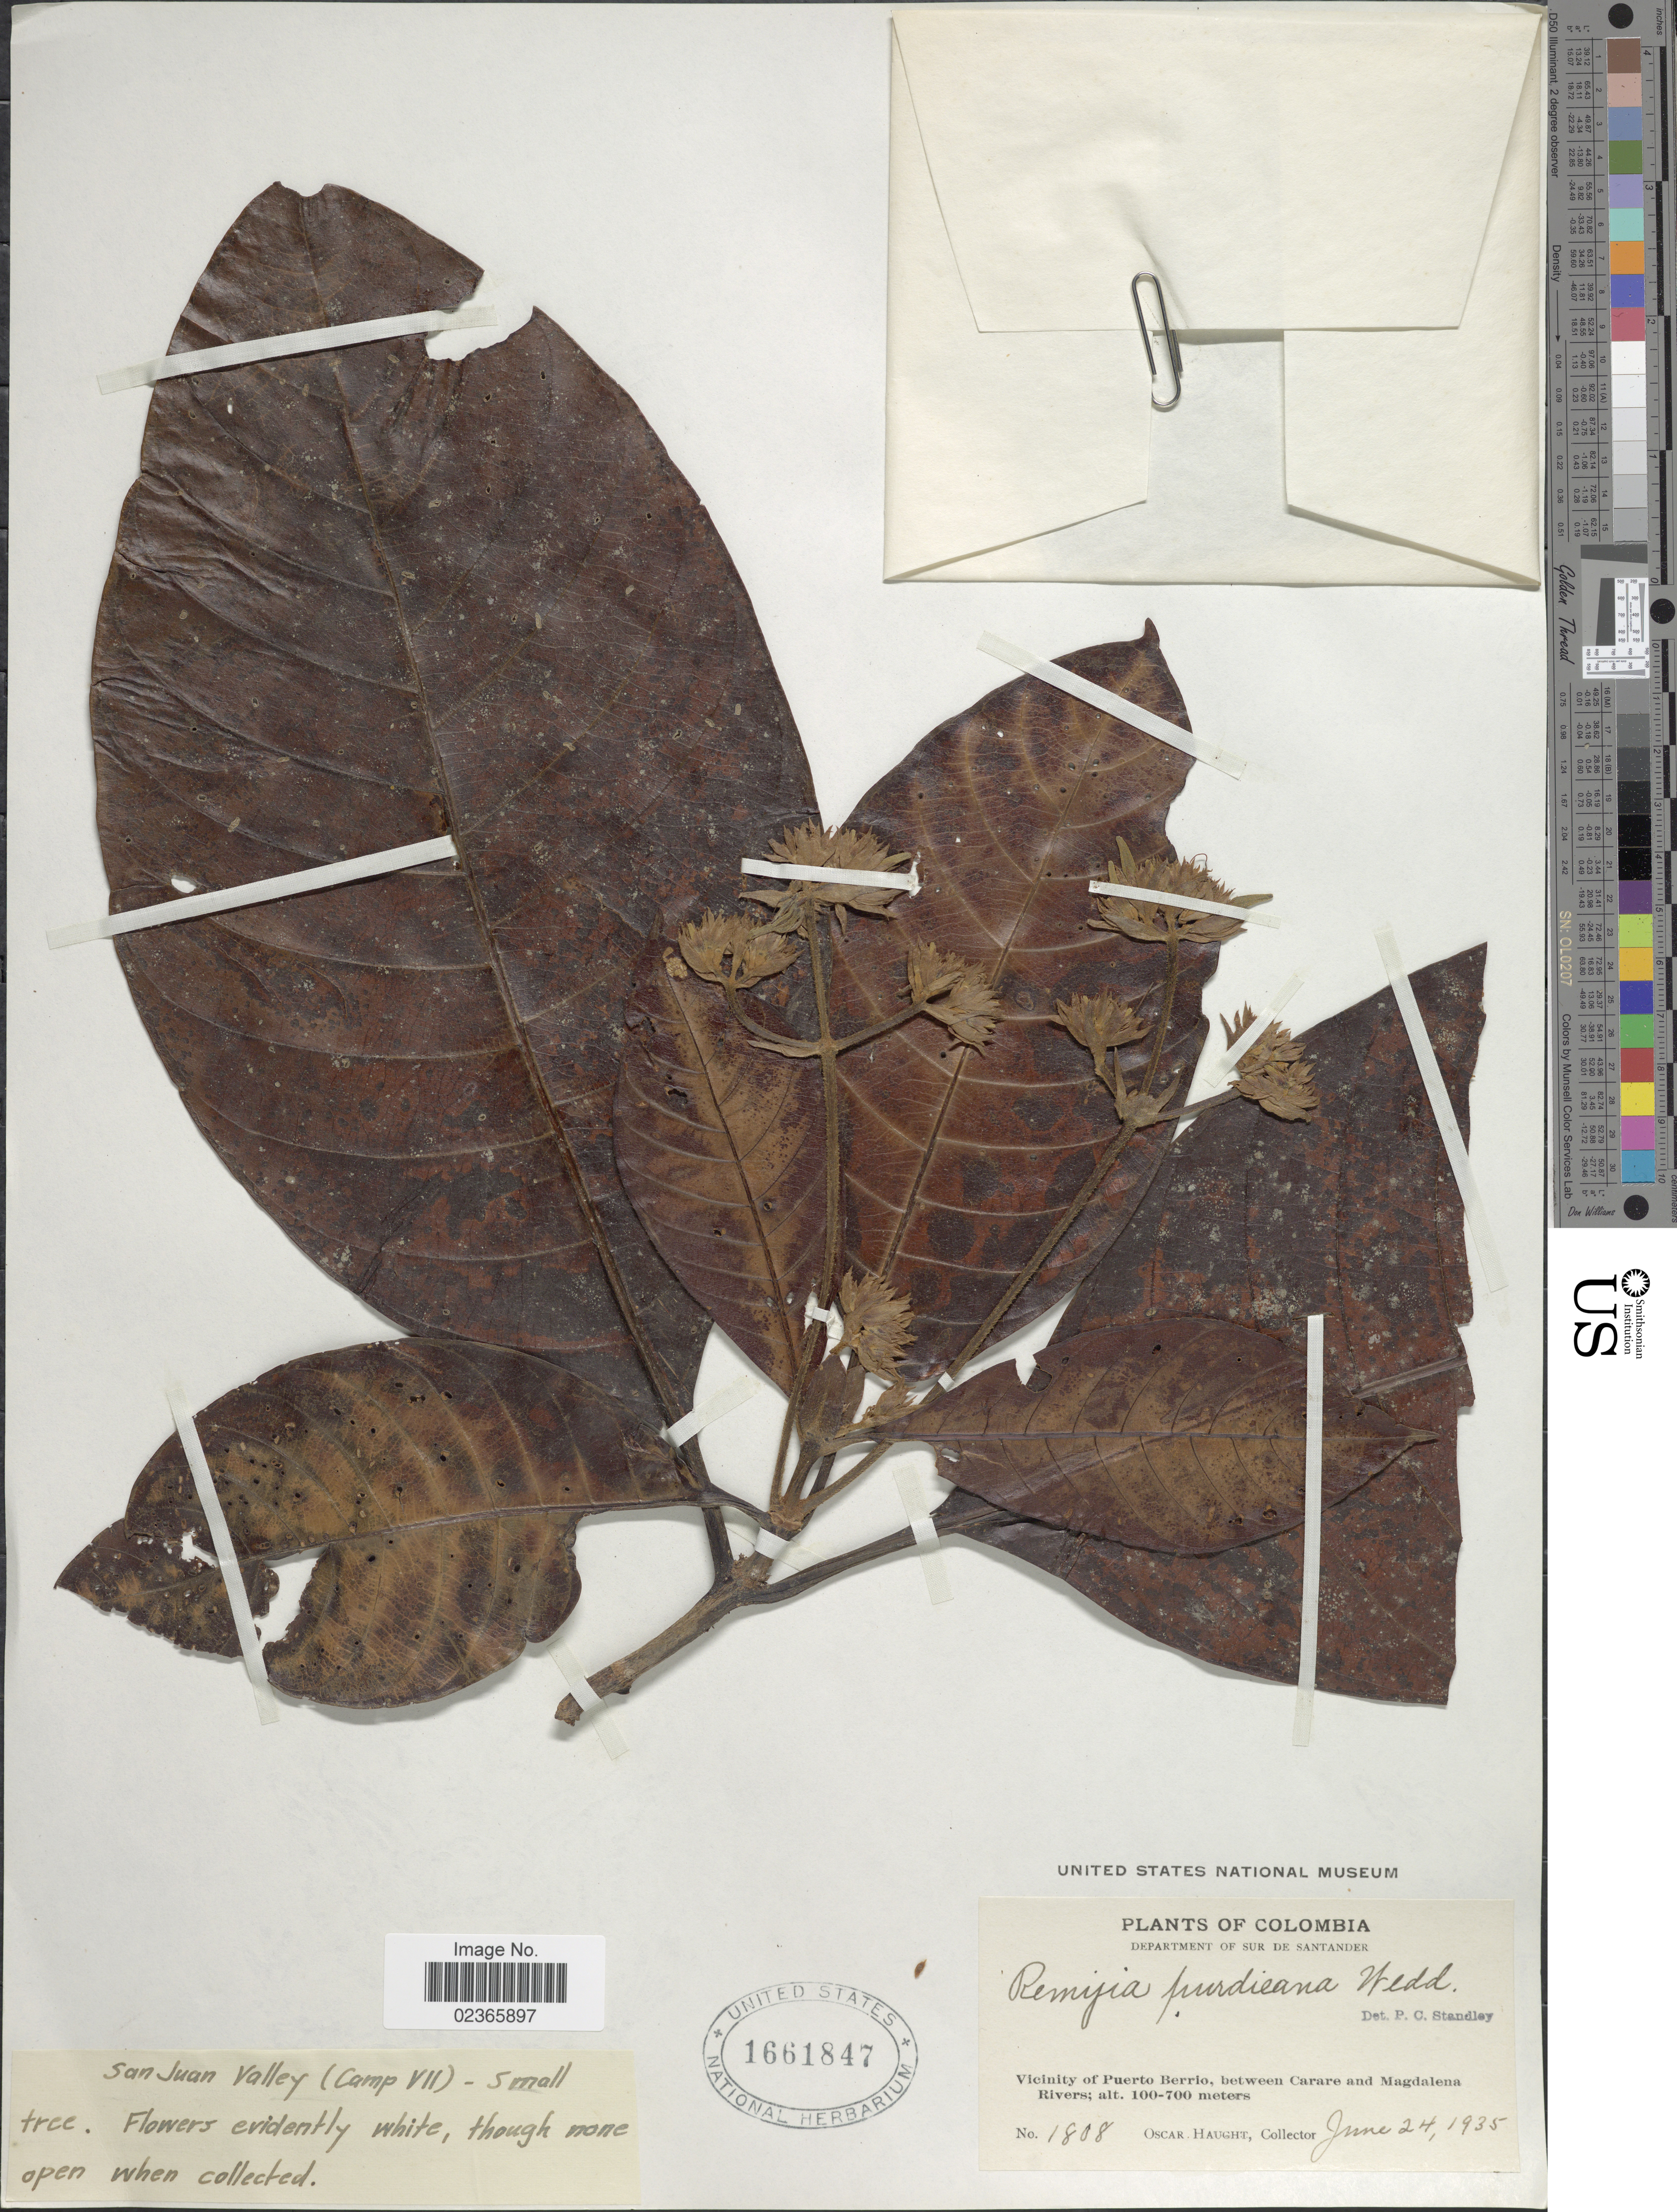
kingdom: Plantae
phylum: Tracheophyta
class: Magnoliopsida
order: Gentianales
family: Rubiaceae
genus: Remijia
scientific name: Remijia purdieana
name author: Wedd.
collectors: O. L. Haught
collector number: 1808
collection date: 1935-06-24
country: Colombia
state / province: Santander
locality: Vicinity of Puerto Berrio, between Carare and Magdalena Rivers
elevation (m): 100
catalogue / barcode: US 1661847